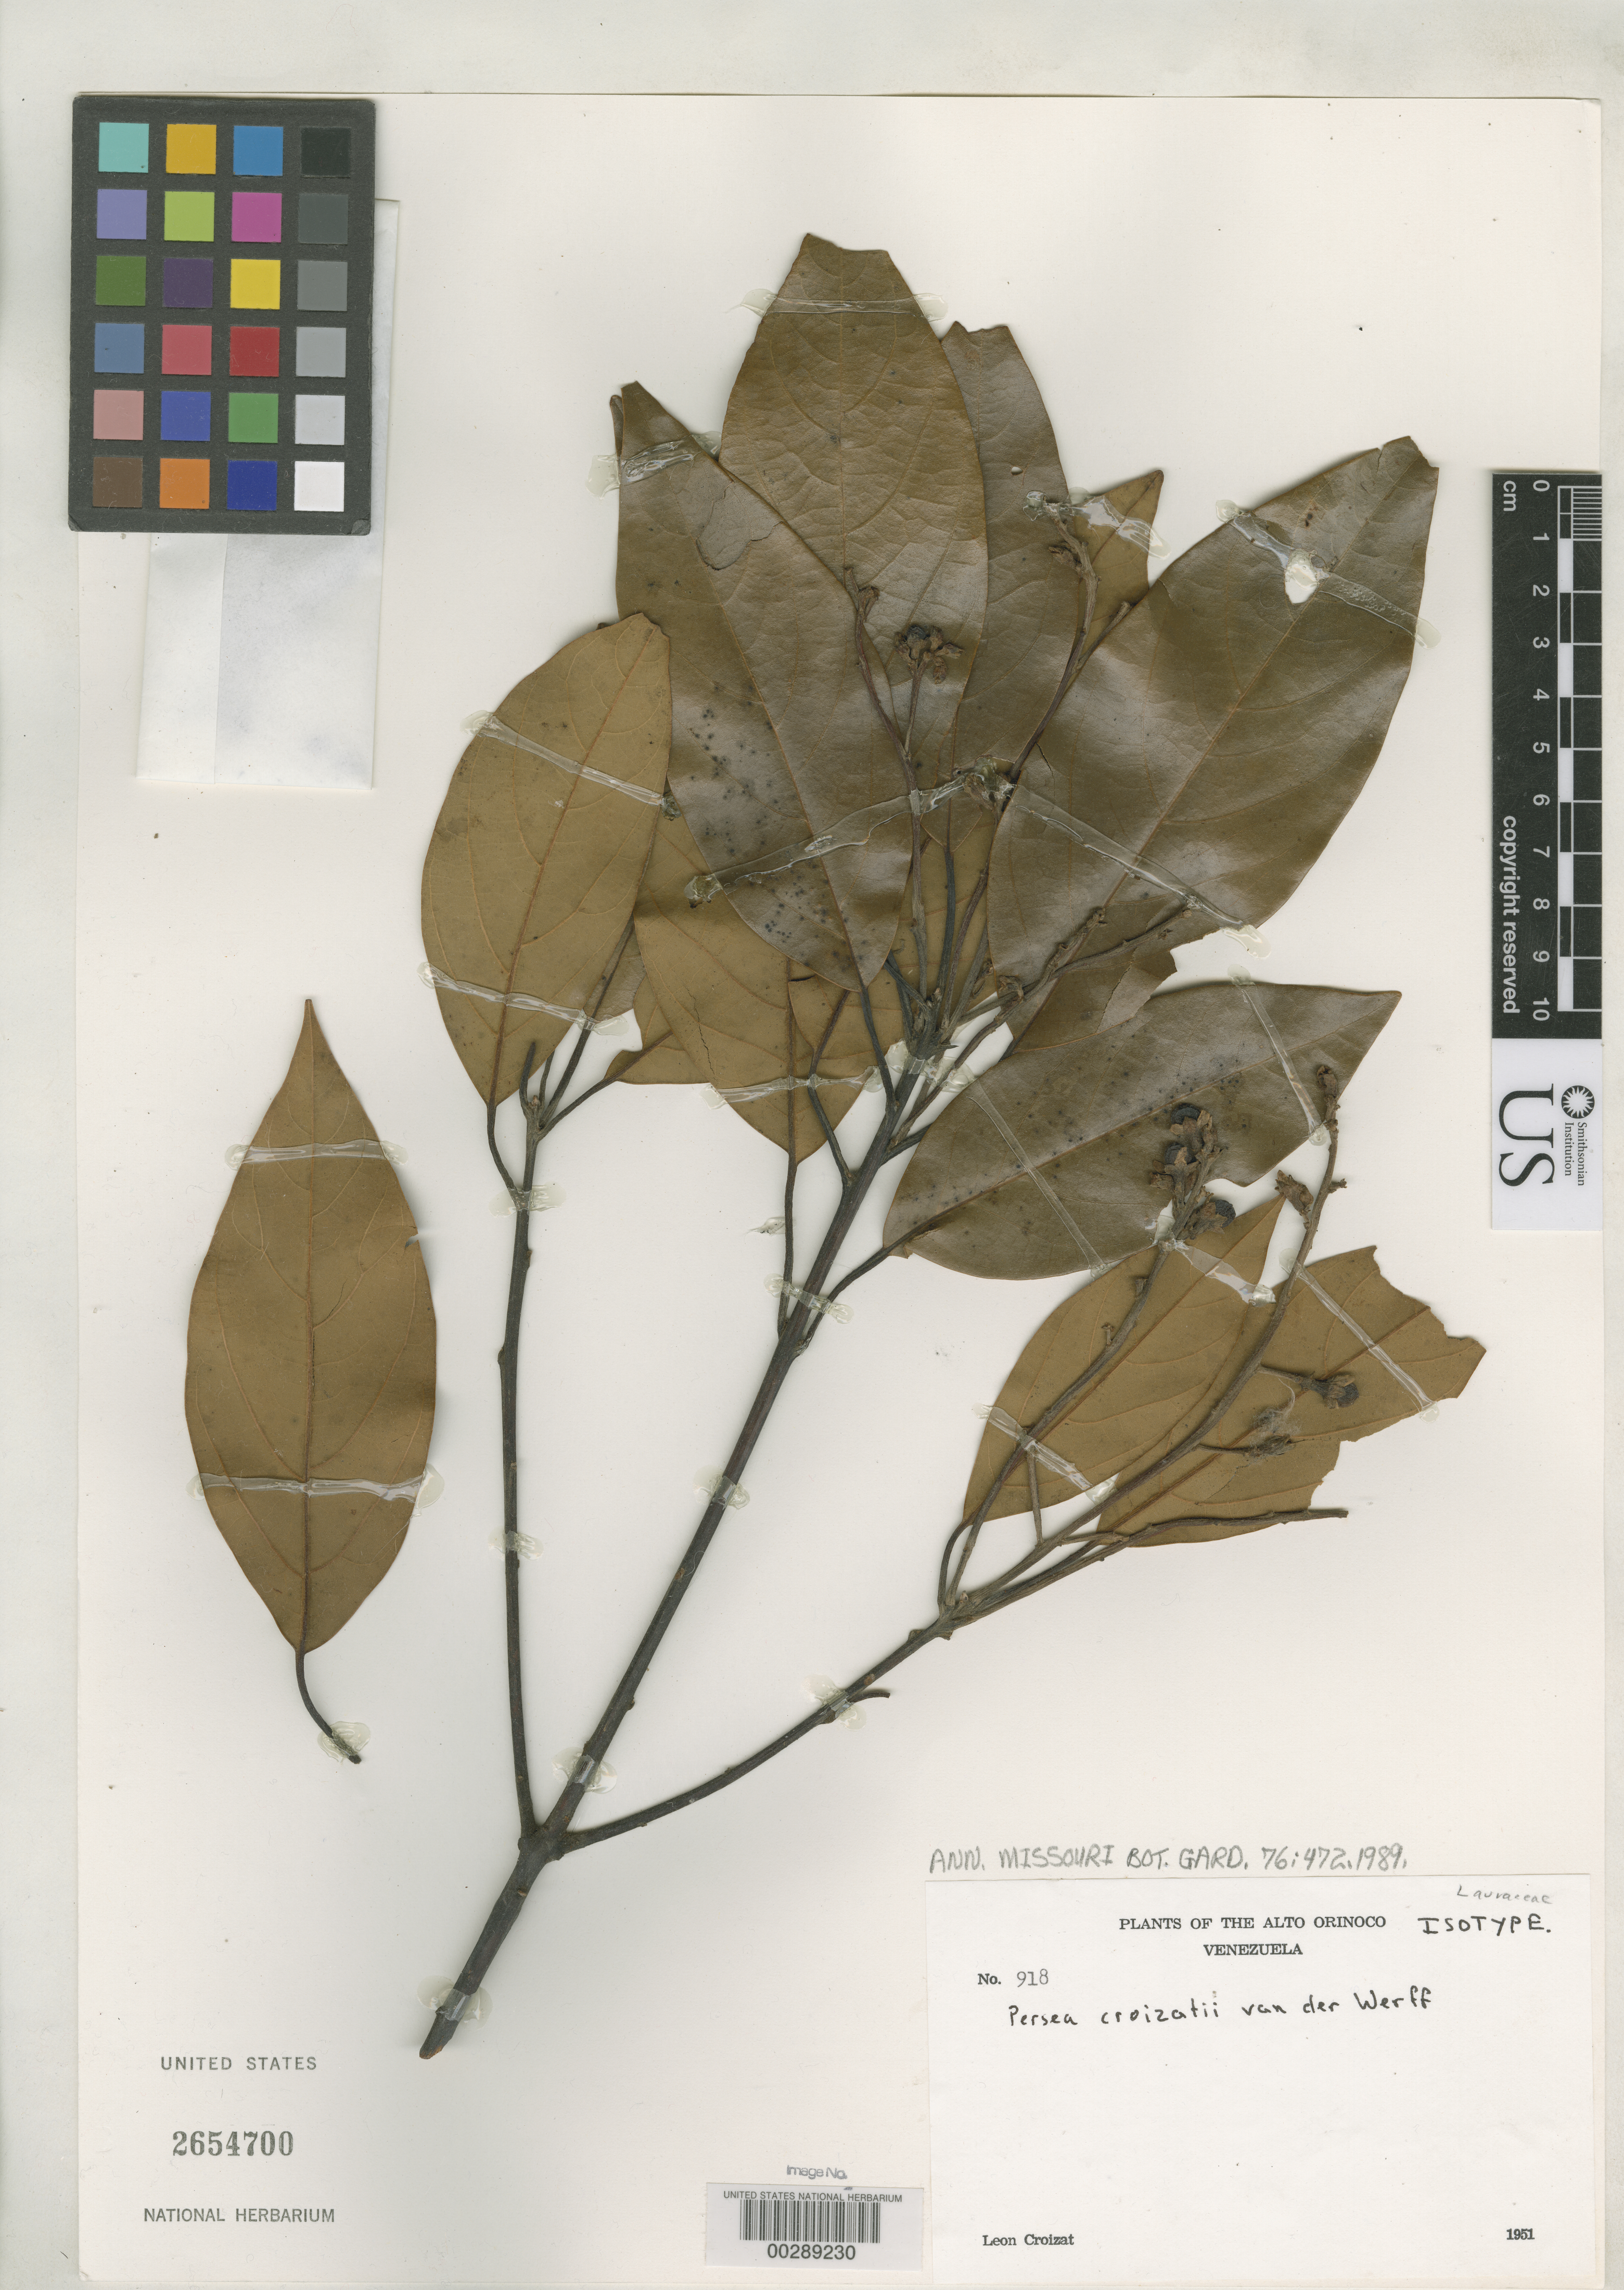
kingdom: Plantae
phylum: Tracheophyta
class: Magnoliopsida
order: Laurales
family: Lauraceae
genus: Persea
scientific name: Persea croizatii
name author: van der Werff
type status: Isotype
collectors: L. C. M. Croizat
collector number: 918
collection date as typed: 1951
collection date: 1951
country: Venezuela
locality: Alto Orinoco.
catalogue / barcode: US 2654700